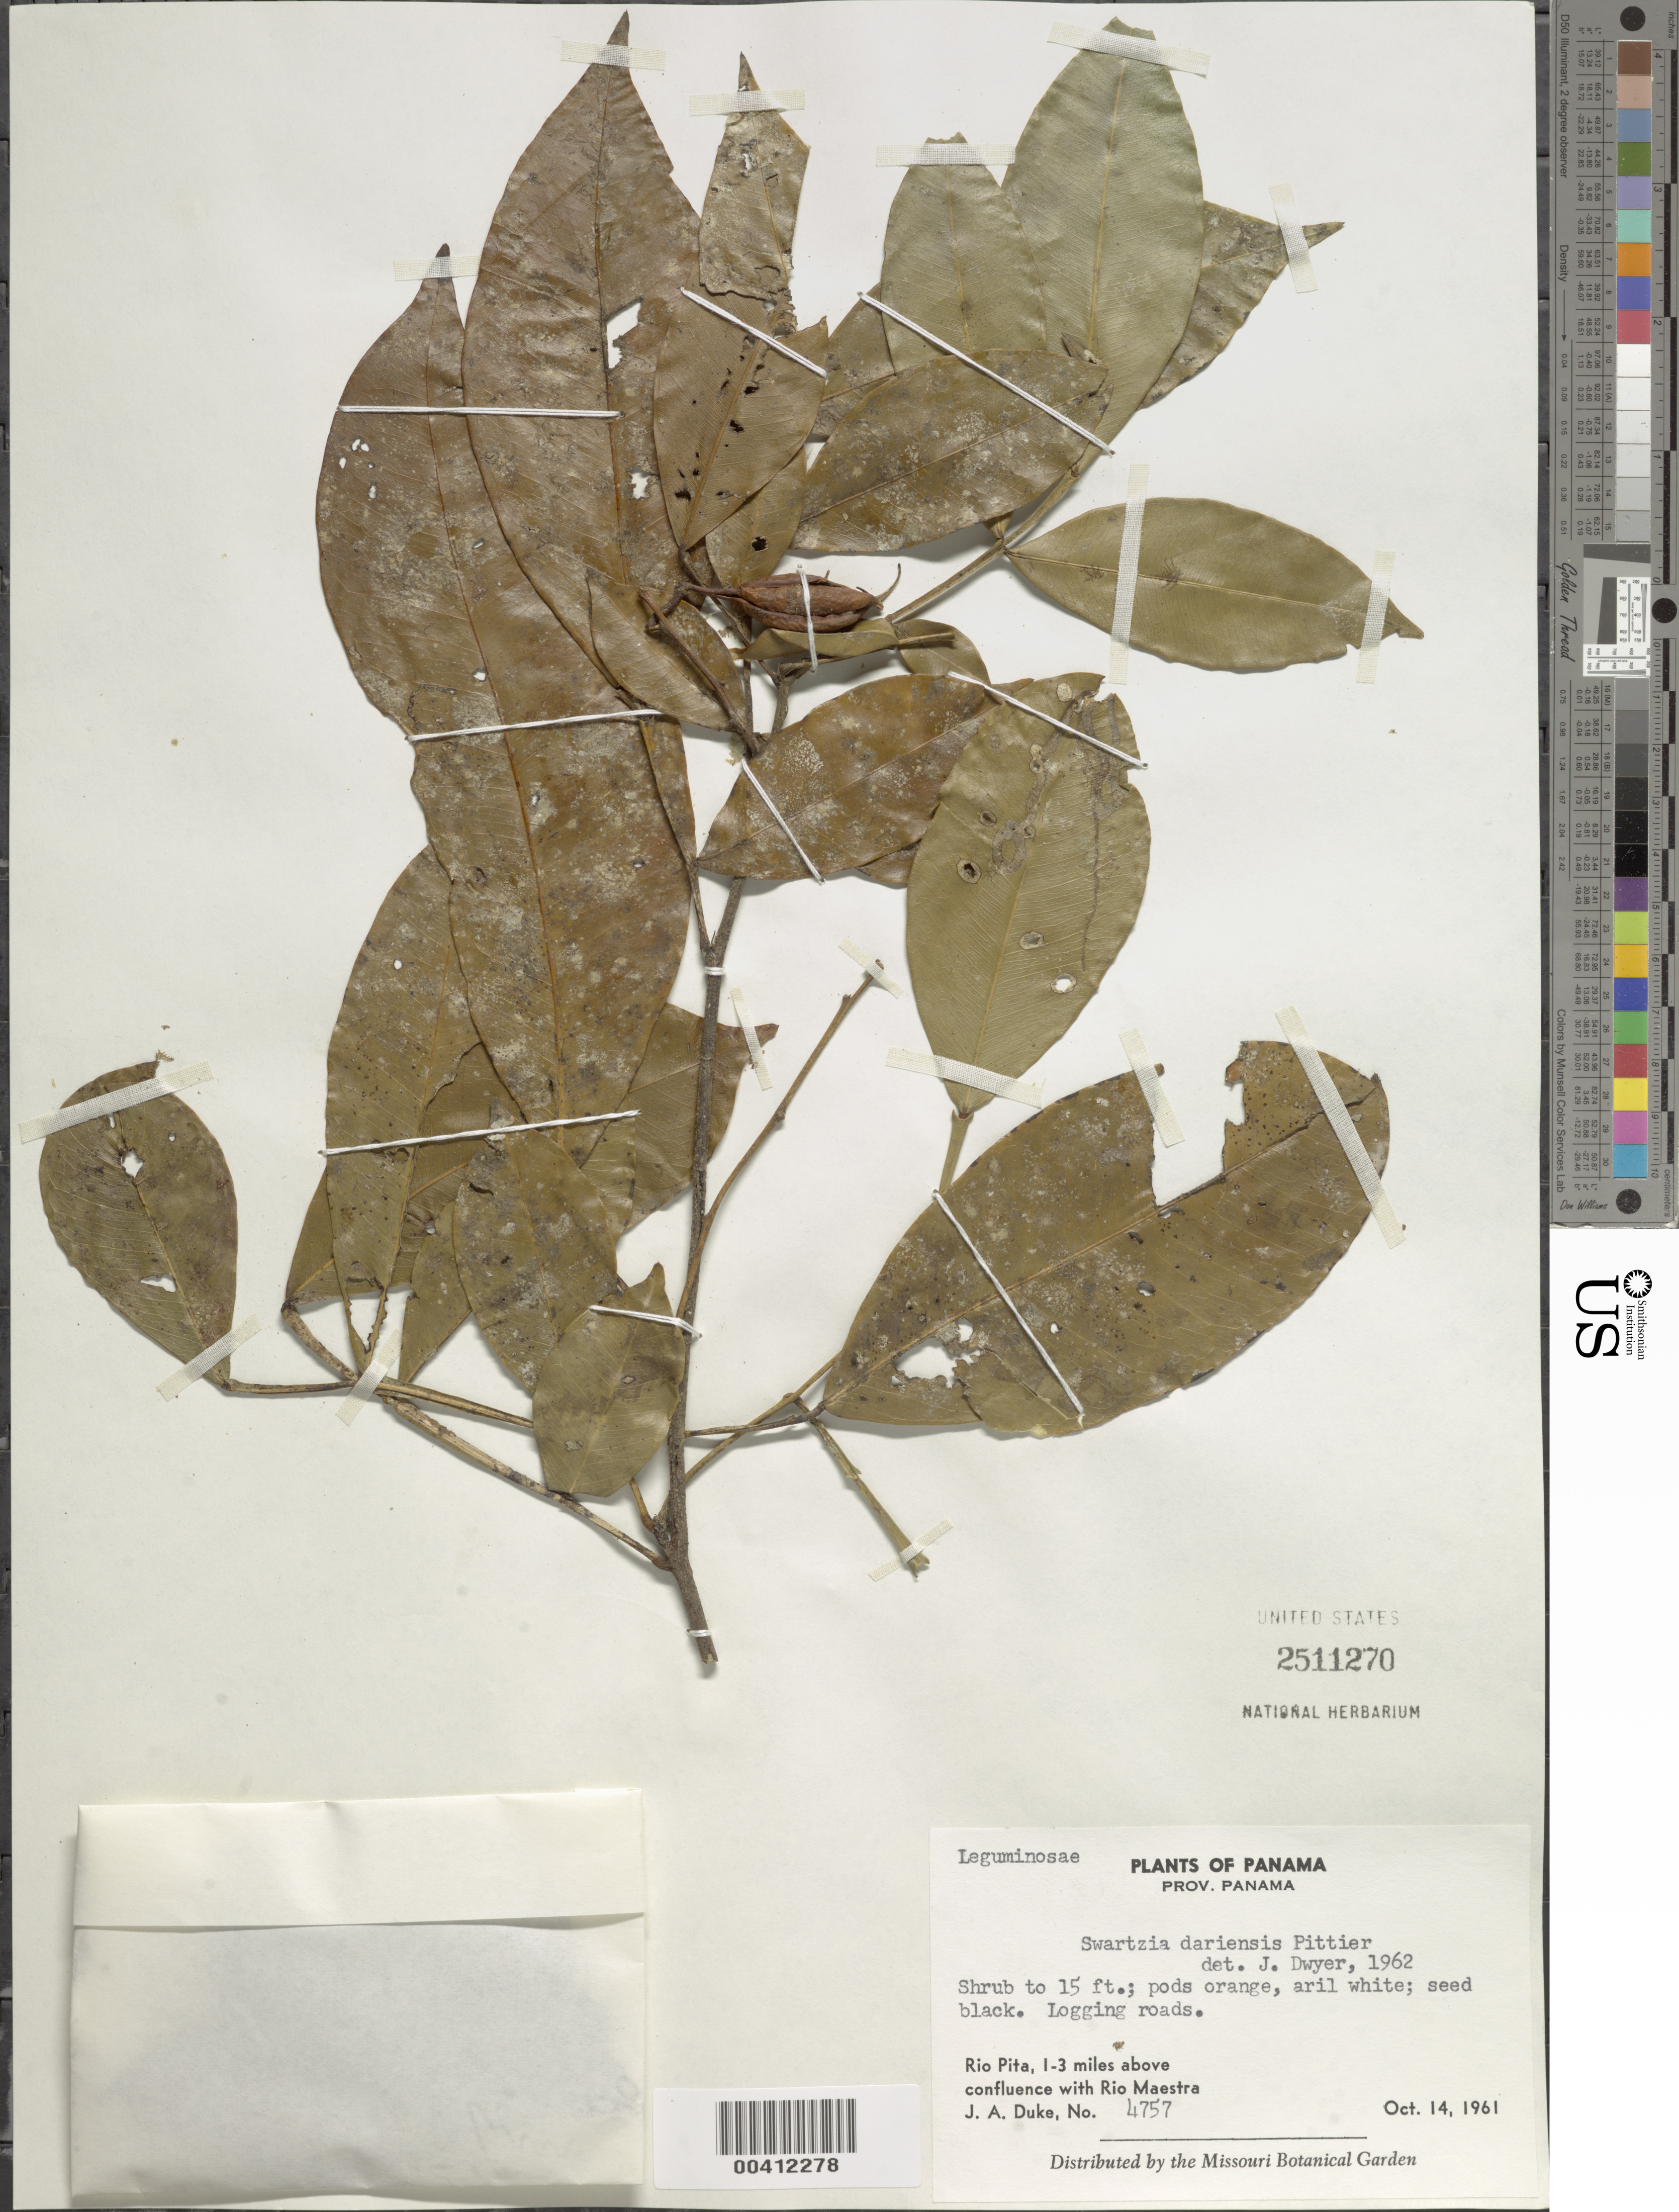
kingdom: Plantae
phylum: Tracheophyta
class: Magnoliopsida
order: Fabales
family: Fabaceae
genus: Swartzia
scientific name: Swartzia simplex var. grandiflora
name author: (Raddi) R.S. Cowan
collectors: J. A. Duke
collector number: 4757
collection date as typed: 14 Oct 1961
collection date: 1961-10-14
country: Panama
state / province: Panamá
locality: Rio pita, 1-3 mi. above confluence with Rio maestra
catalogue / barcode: US 2511270